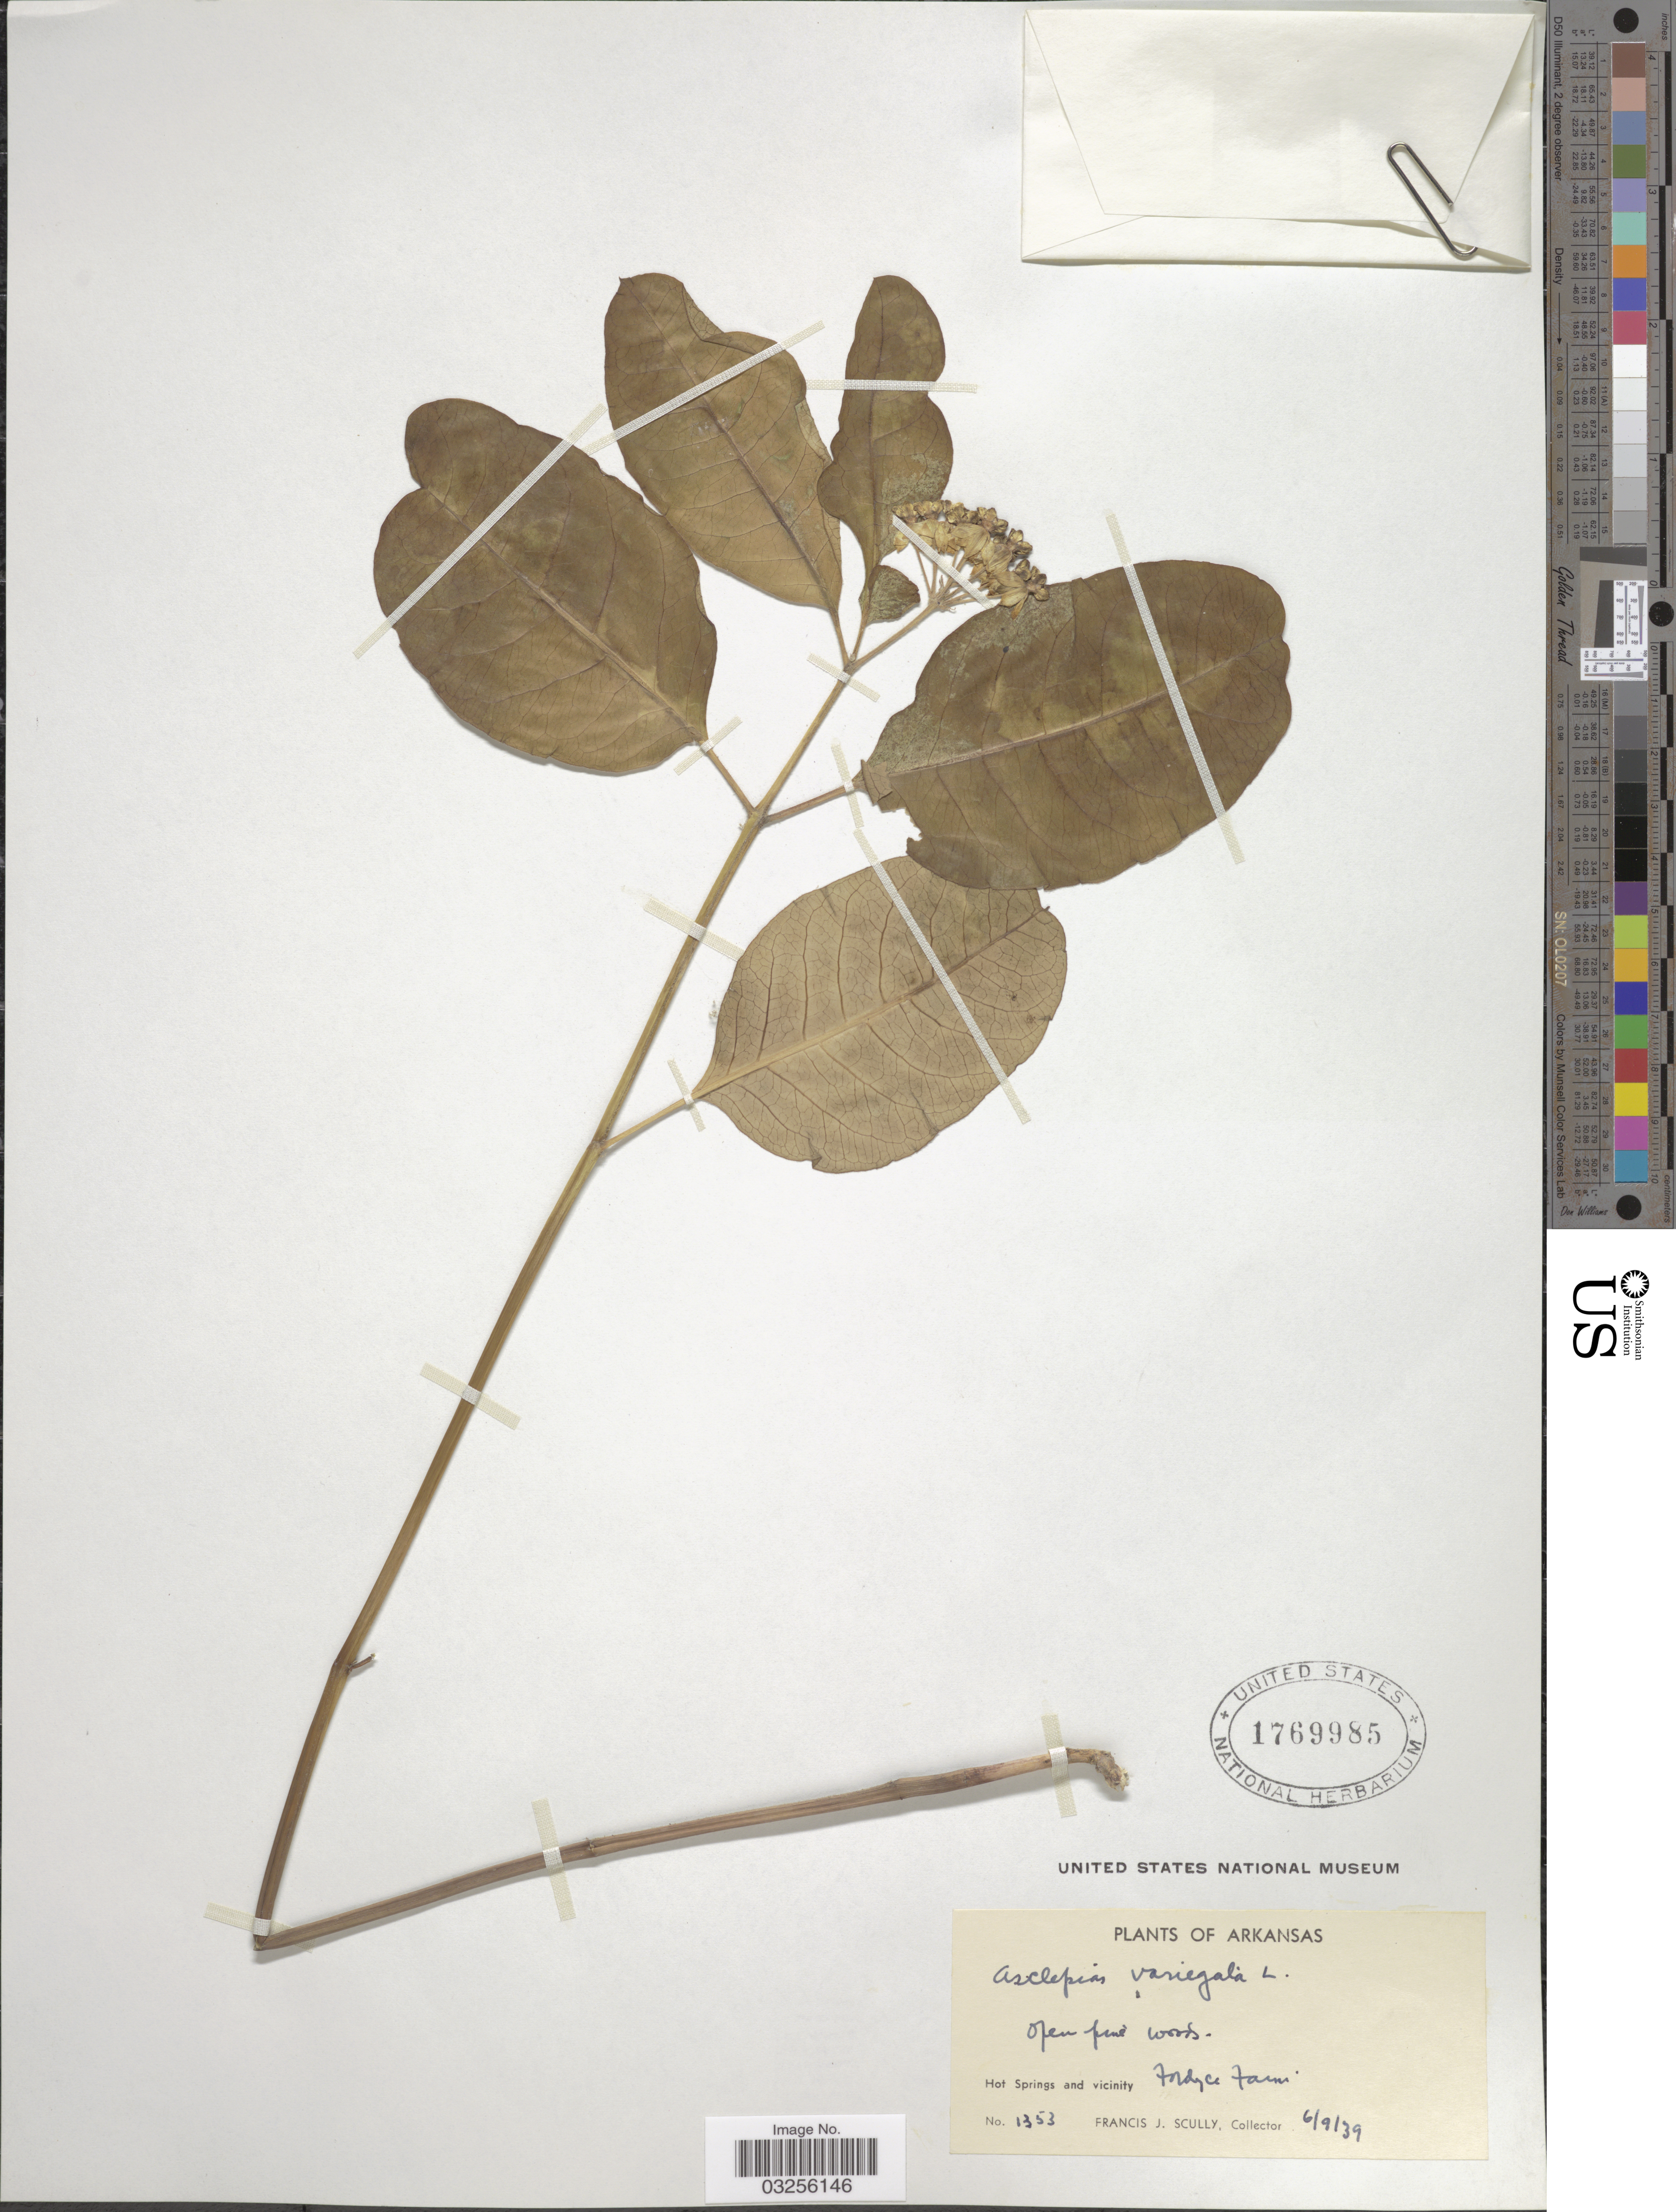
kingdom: Plantae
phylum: Tracheophyta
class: Magnoliopsida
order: Gentianales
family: Apocynaceae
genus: Asclepias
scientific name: Asclepias variegata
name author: L.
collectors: F. J. Scully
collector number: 1353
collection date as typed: Transcribed d/m/y: 9/6/39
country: United States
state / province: Arkansas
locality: Hot Springs and vicinity. Fordyce Farm.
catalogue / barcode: US 1769985